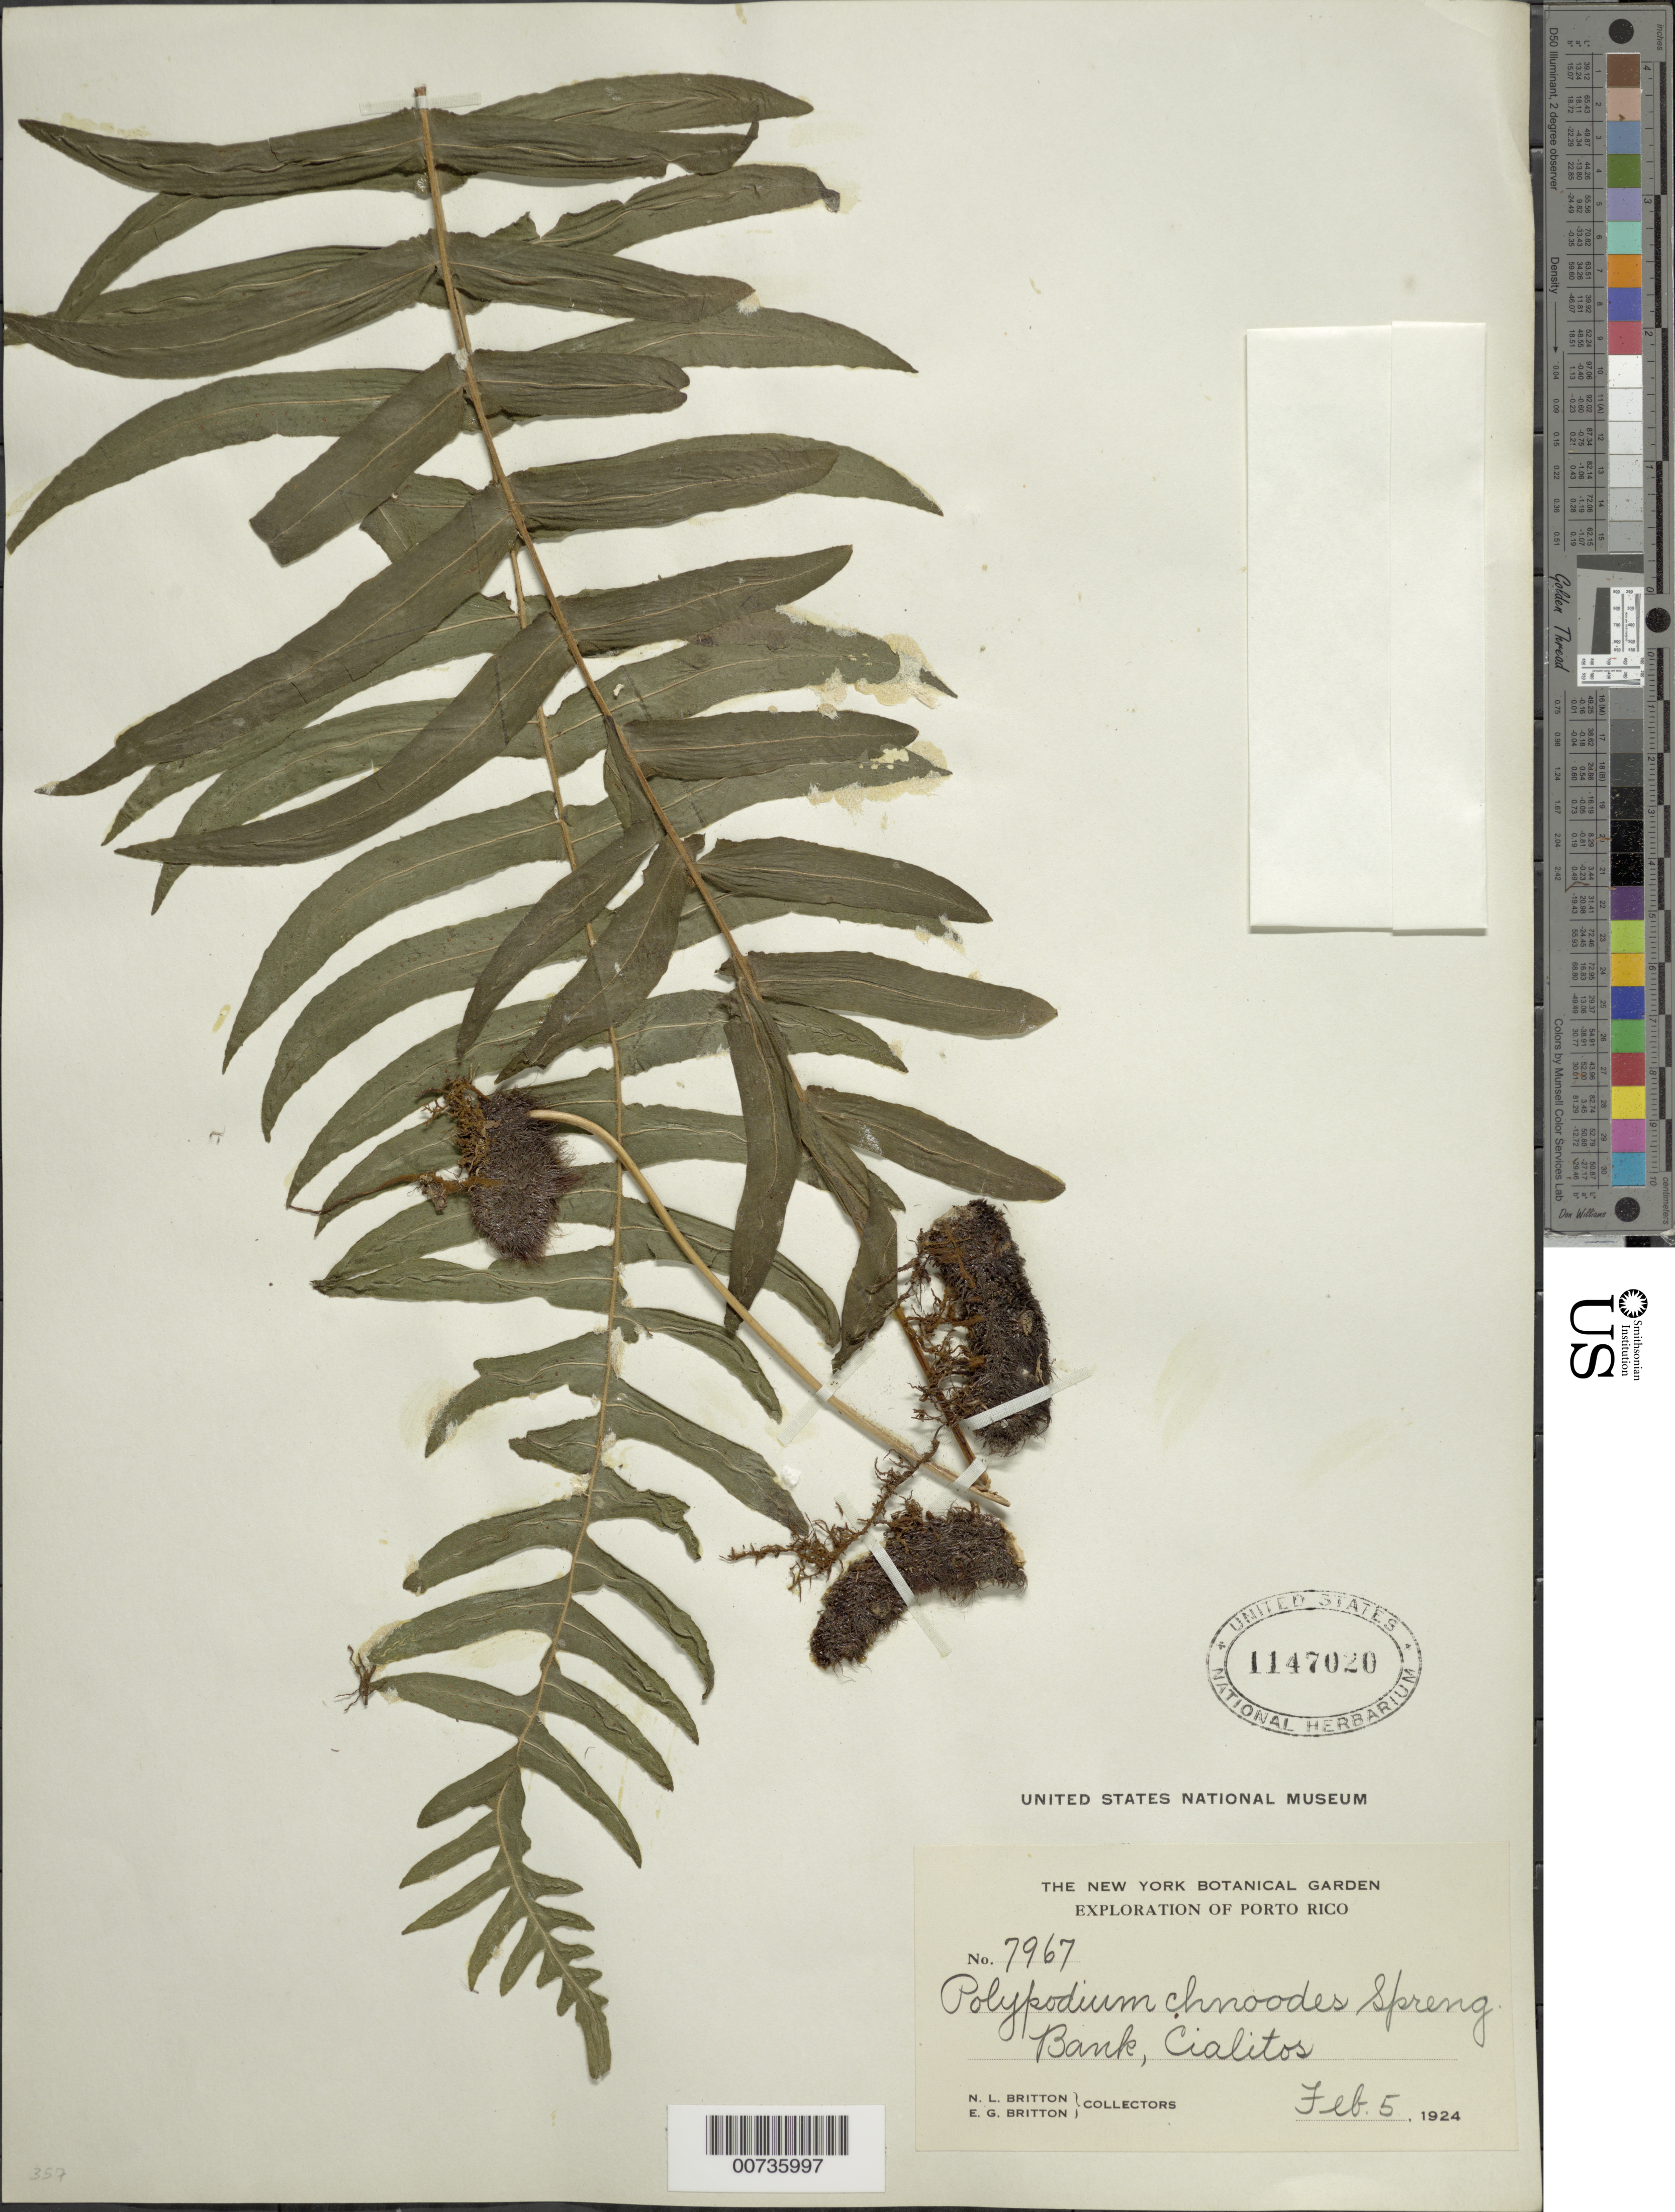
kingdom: Plantae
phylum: Tracheophyta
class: Polypodiopsida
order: Polypodiales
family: Polypodiaceae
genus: Serpocaulon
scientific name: Serpocaulon dissimile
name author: (L.) A.R. Sm.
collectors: N. Britton & E. G. Britton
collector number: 7967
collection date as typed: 05 Feb 1924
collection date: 1924-02-05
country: Puerto Rico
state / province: Ciales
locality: Cialitos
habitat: Bank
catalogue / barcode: US 1147020